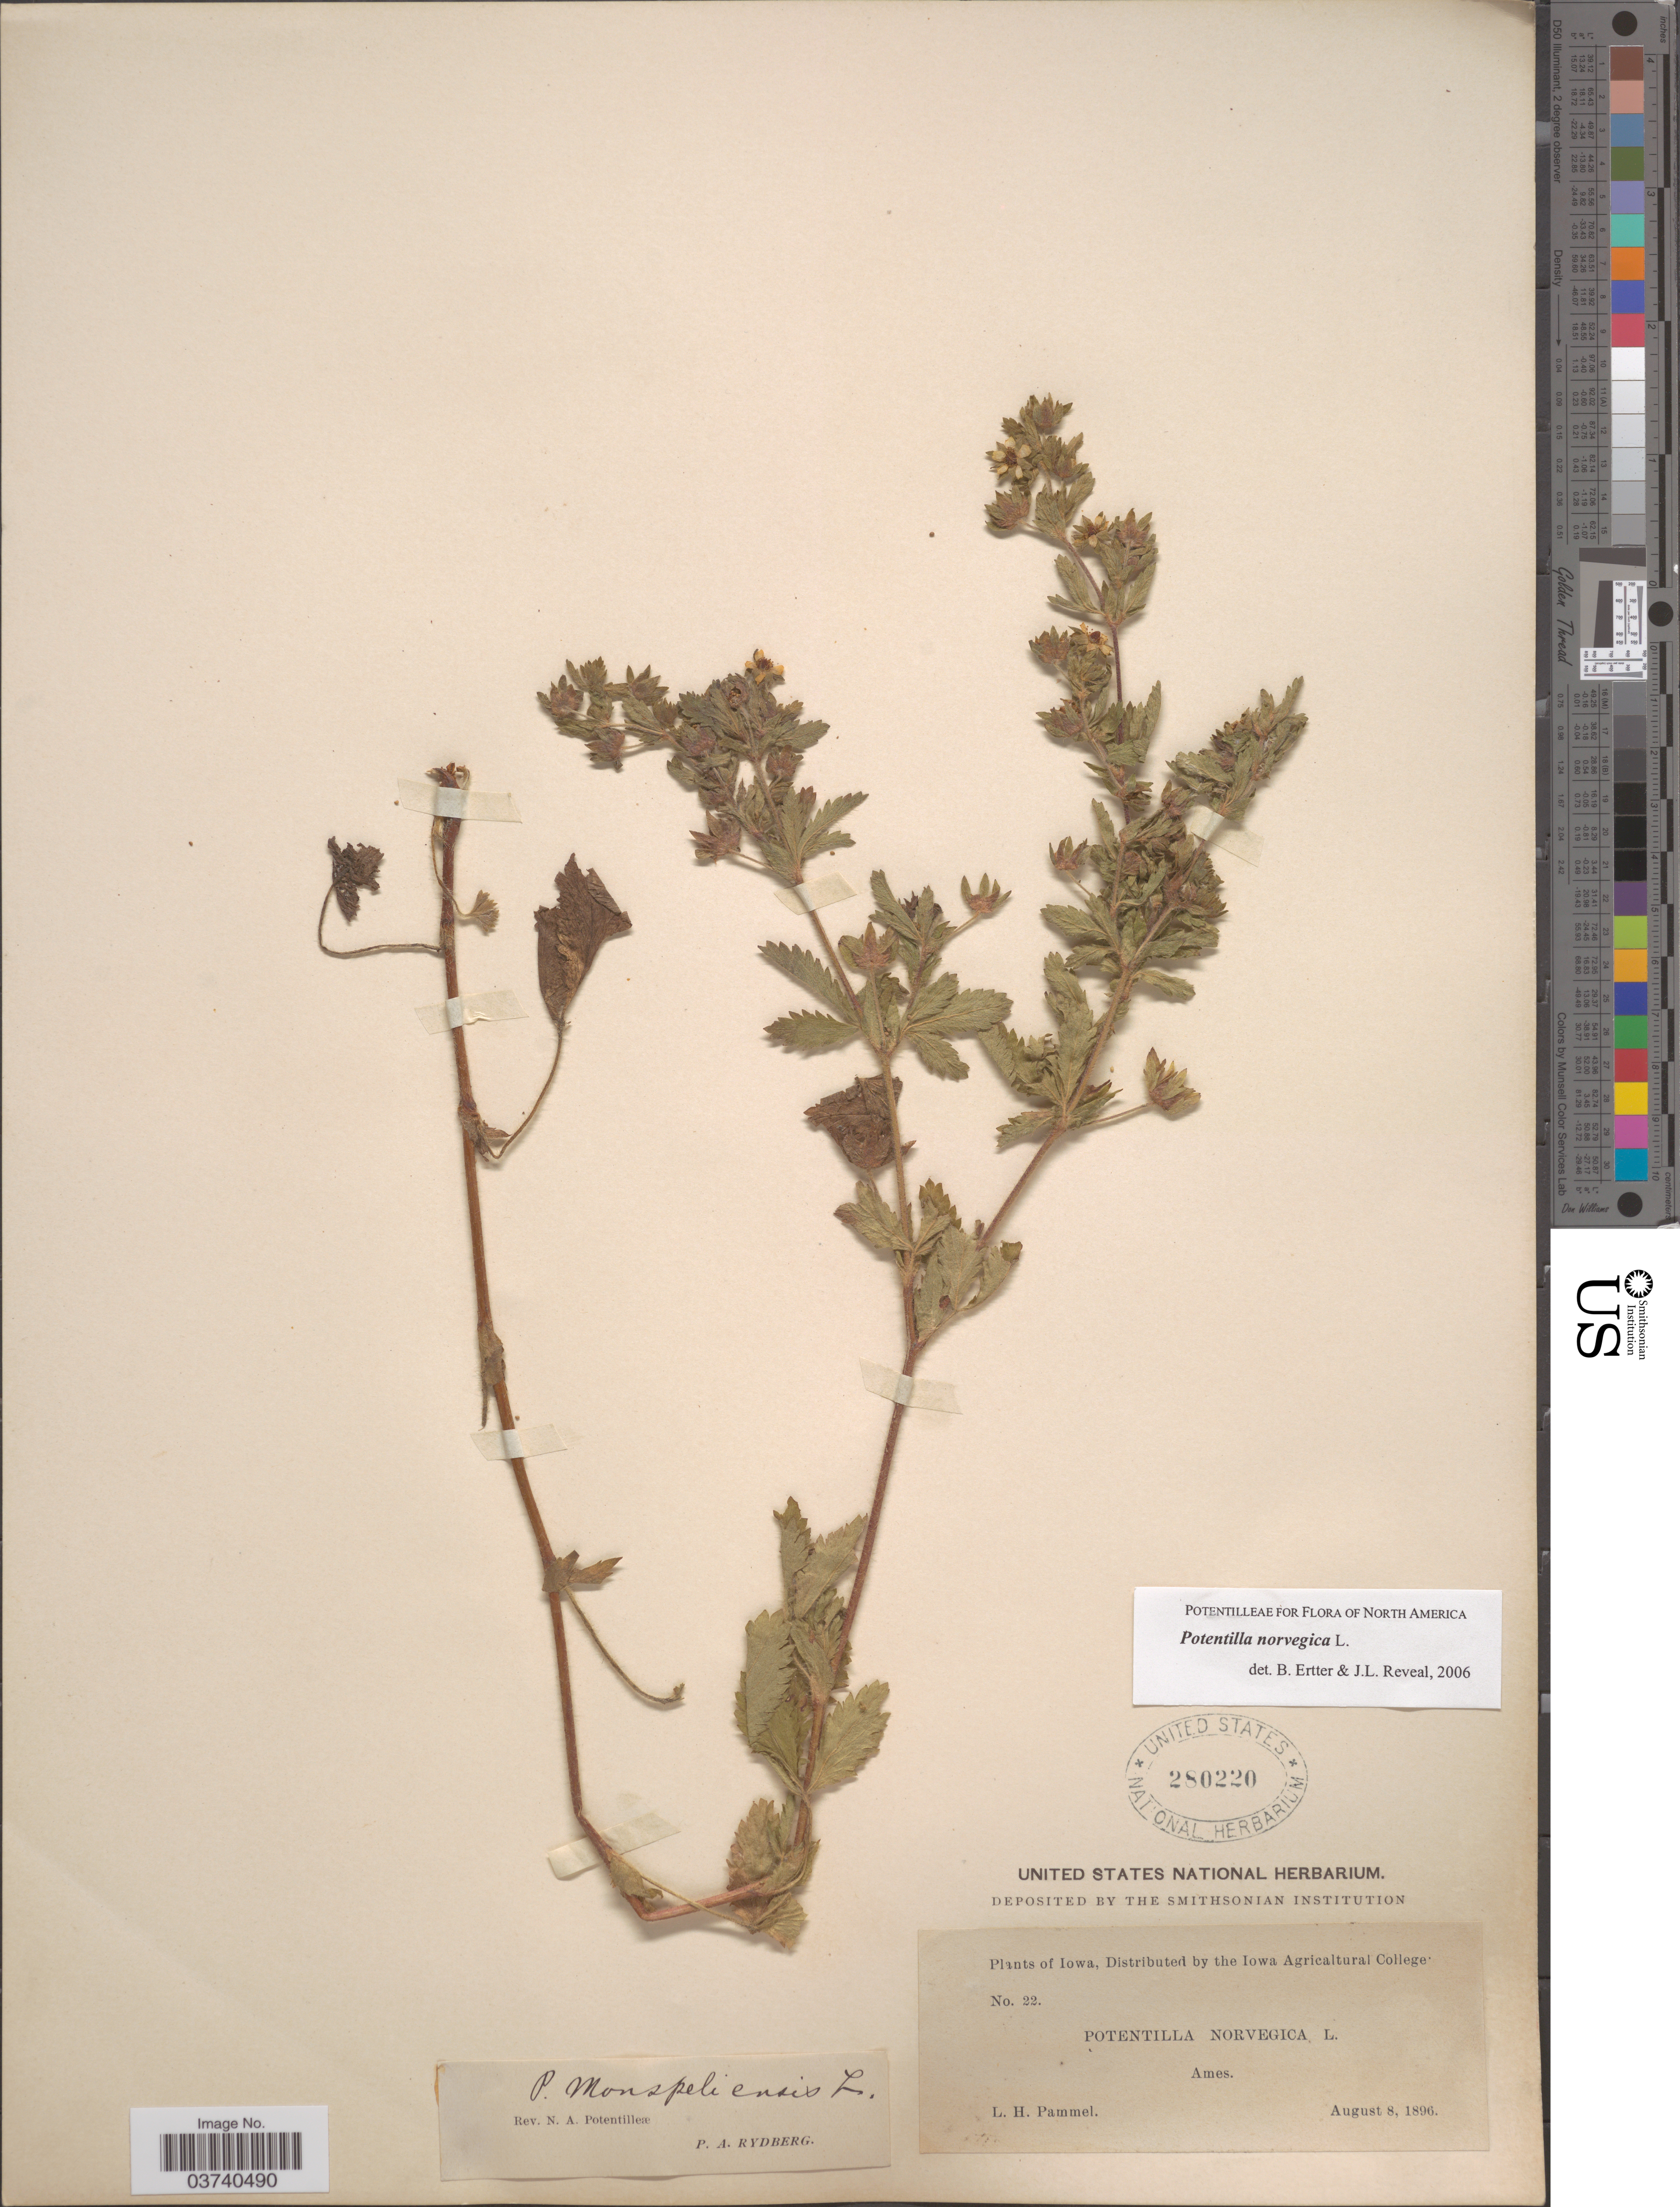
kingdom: Plantae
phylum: Tracheophyta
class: Magnoliopsida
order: Rosales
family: Rosaceae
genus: Potentilla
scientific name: Potentilla norvegica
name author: L.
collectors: L. Pammel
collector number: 22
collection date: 1896-08-08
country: United States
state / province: Iowa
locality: Ames.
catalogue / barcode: US 280220